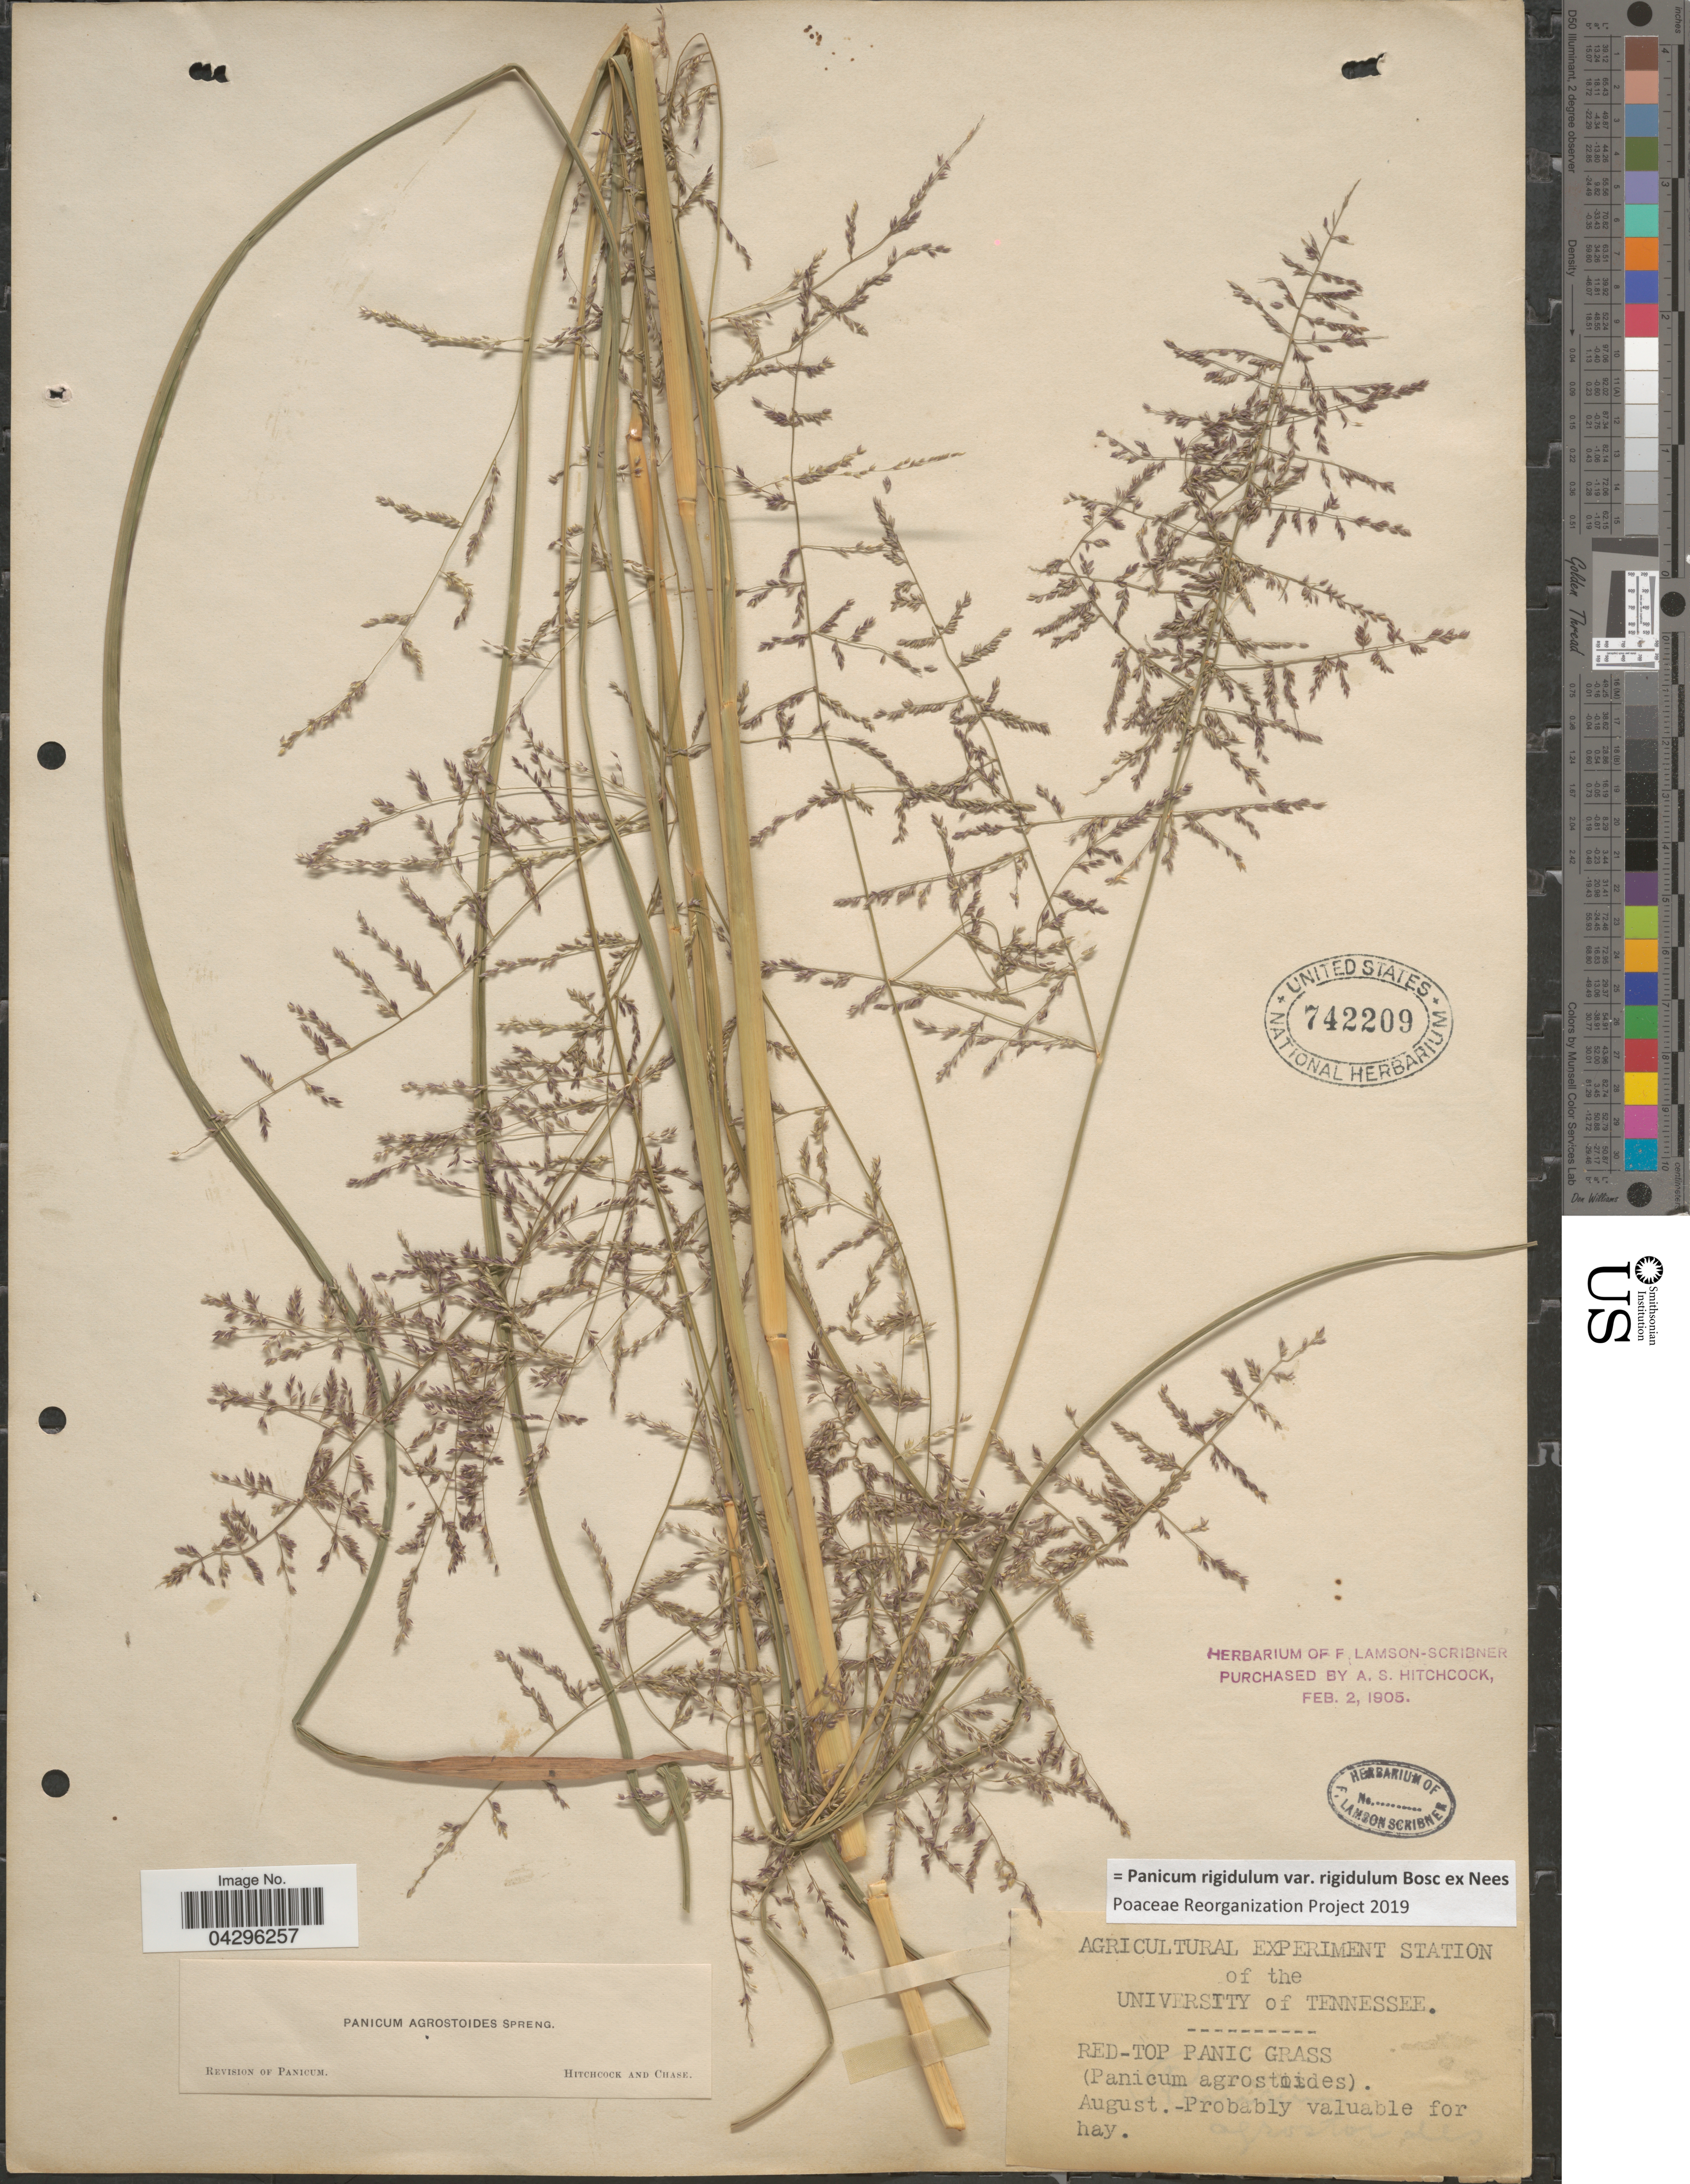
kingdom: Plantae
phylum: Tracheophyta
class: Liliopsida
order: Poales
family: Poaceae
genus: Panicum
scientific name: Panicum rigidulum var. rigidulum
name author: Bosc ex Nees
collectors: ex herb. F. Lamson Scribner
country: United States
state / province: Tennessee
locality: Agricultural Experiment Station.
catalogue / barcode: US 742209